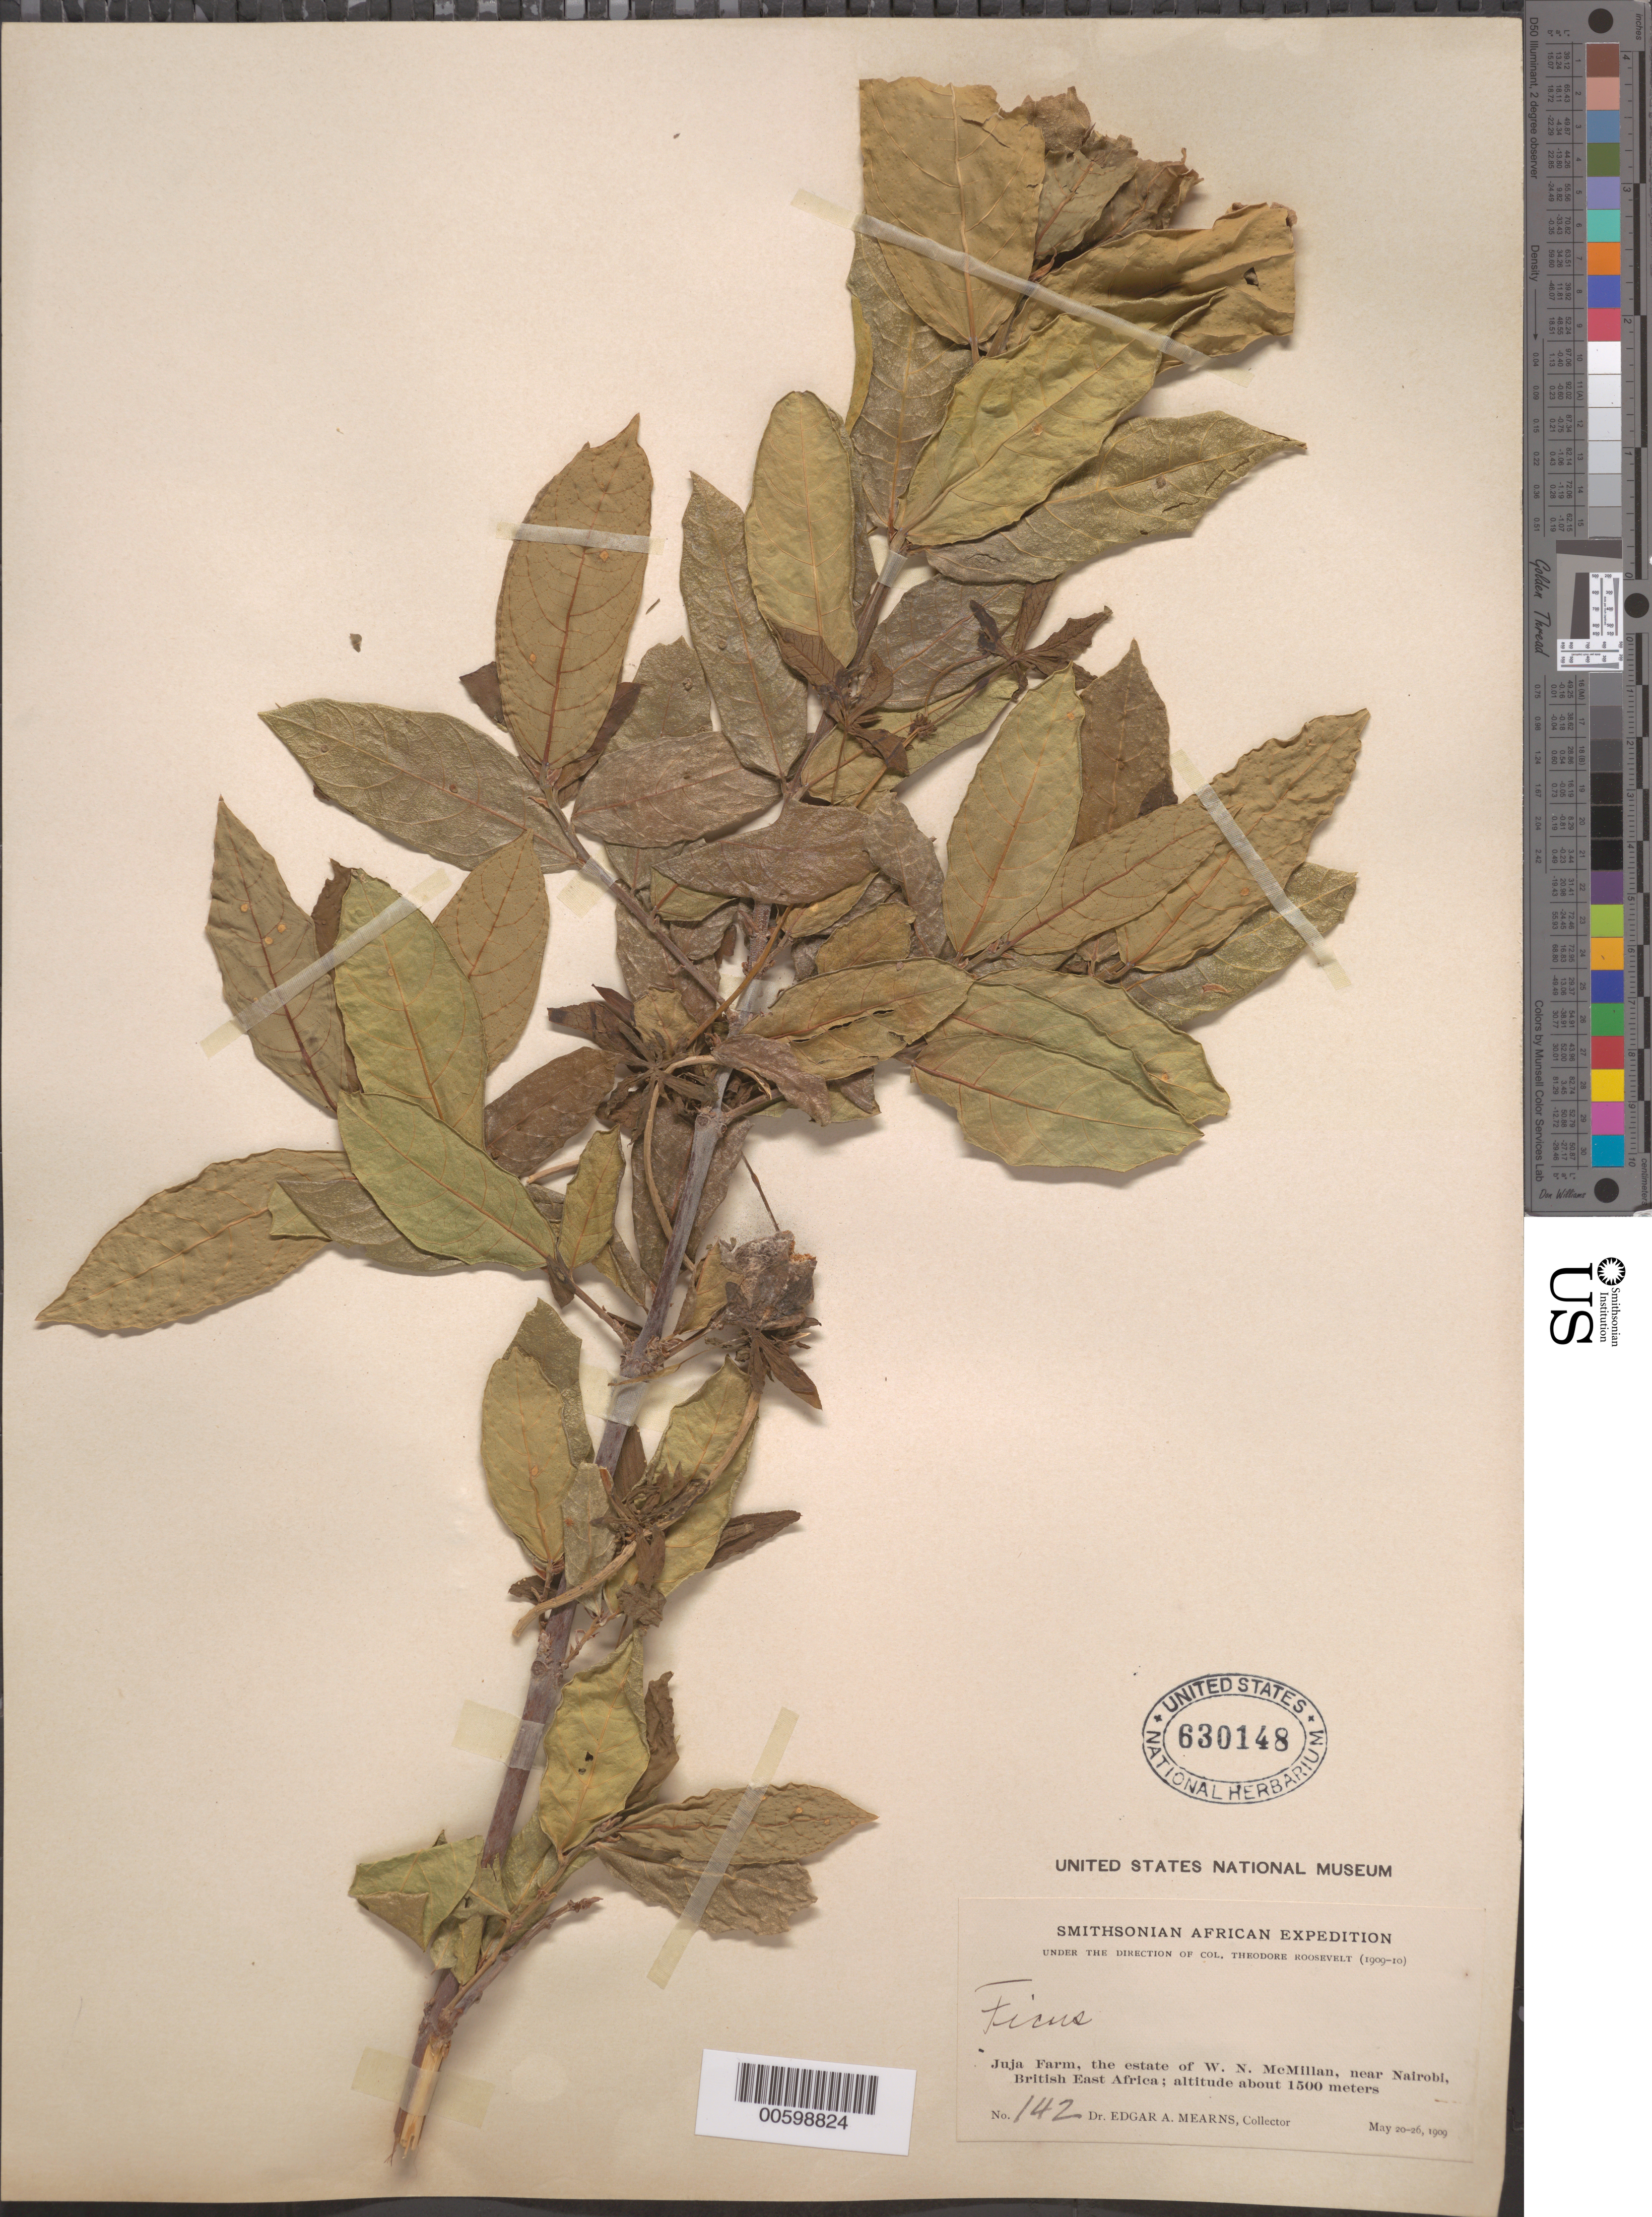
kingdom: Plantae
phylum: Tracheophyta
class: Magnoliopsida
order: Rosales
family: Moraceae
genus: Ficus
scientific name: Ficus sp.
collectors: E. A. Mearns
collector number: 142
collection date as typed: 20 May 1909 to 26 May 1909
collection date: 1909-05-20/1909-05-26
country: Kenya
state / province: Nairobi Area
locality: Juja Farm, the estate of W.N. McMillan, near Nairobi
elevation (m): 1500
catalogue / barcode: US 630148